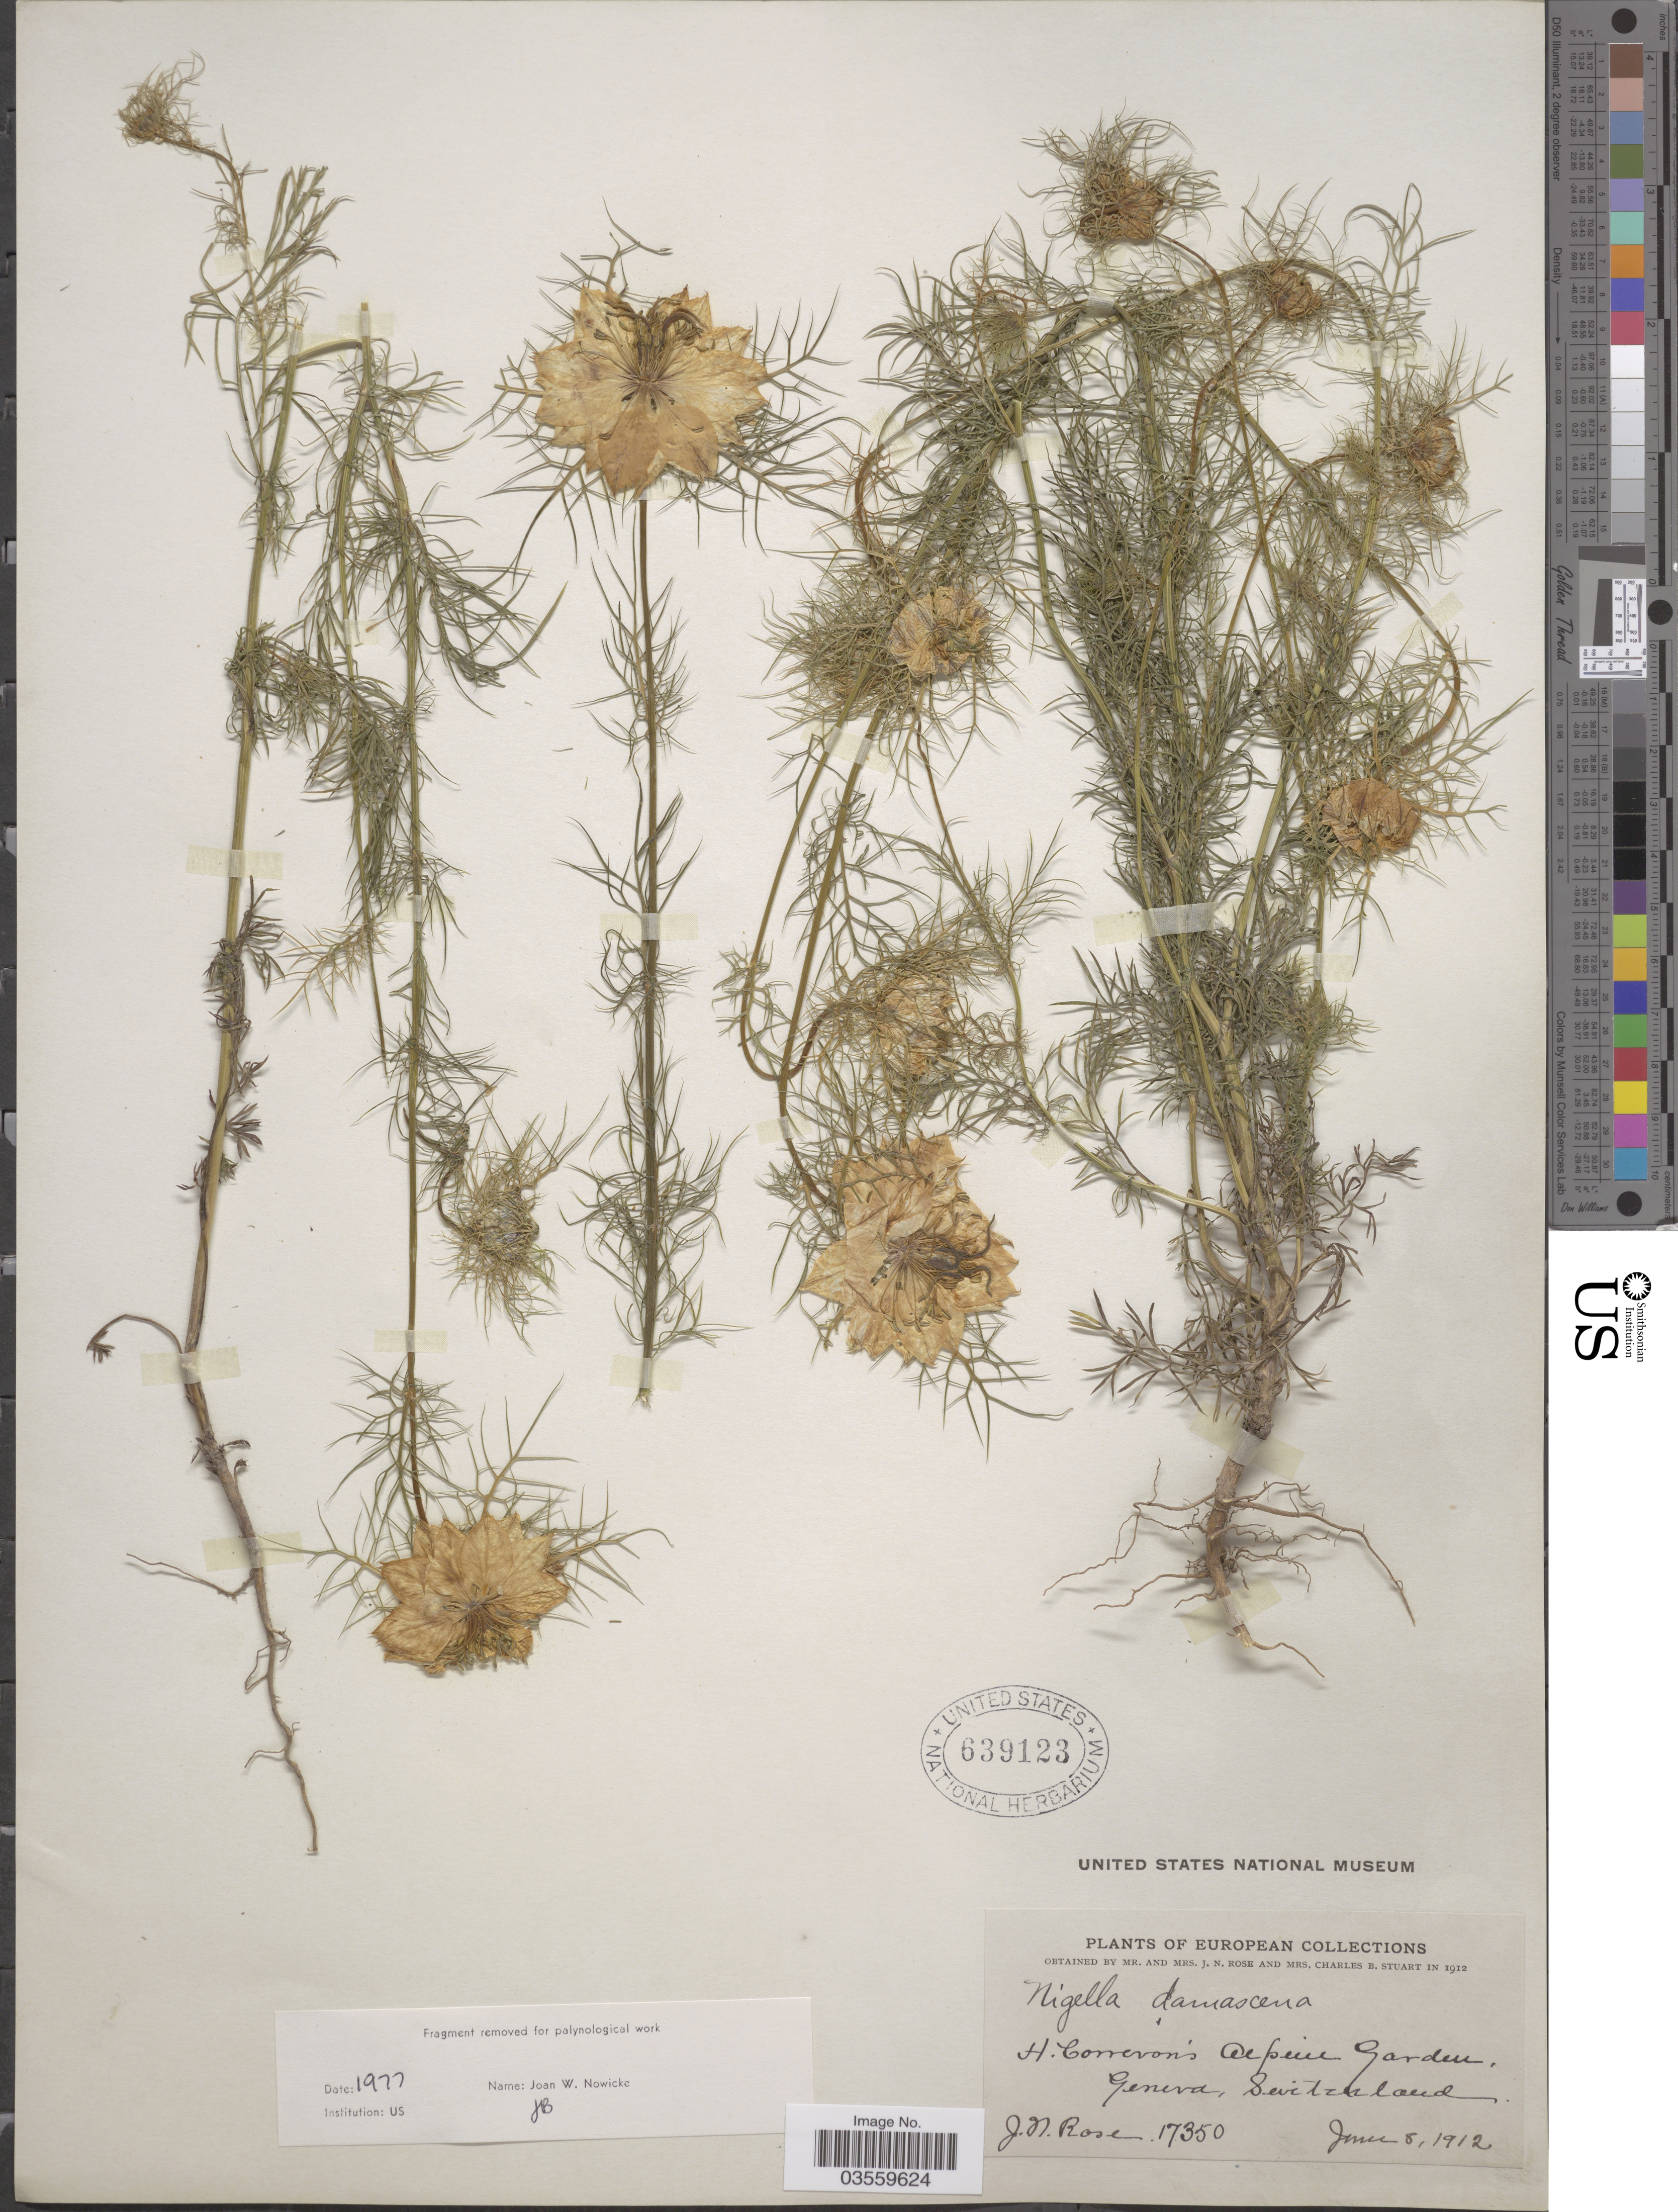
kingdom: Plantae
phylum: Tracheophyta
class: Magnoliopsida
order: Ranunculales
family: Ranunculaceae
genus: Nigella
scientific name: Nigella damascena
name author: L.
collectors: J. N. Rose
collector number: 17350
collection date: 1912-06-08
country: Switzerland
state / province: Genève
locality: H. Correvon Alpine Garden.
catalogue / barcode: US 639123